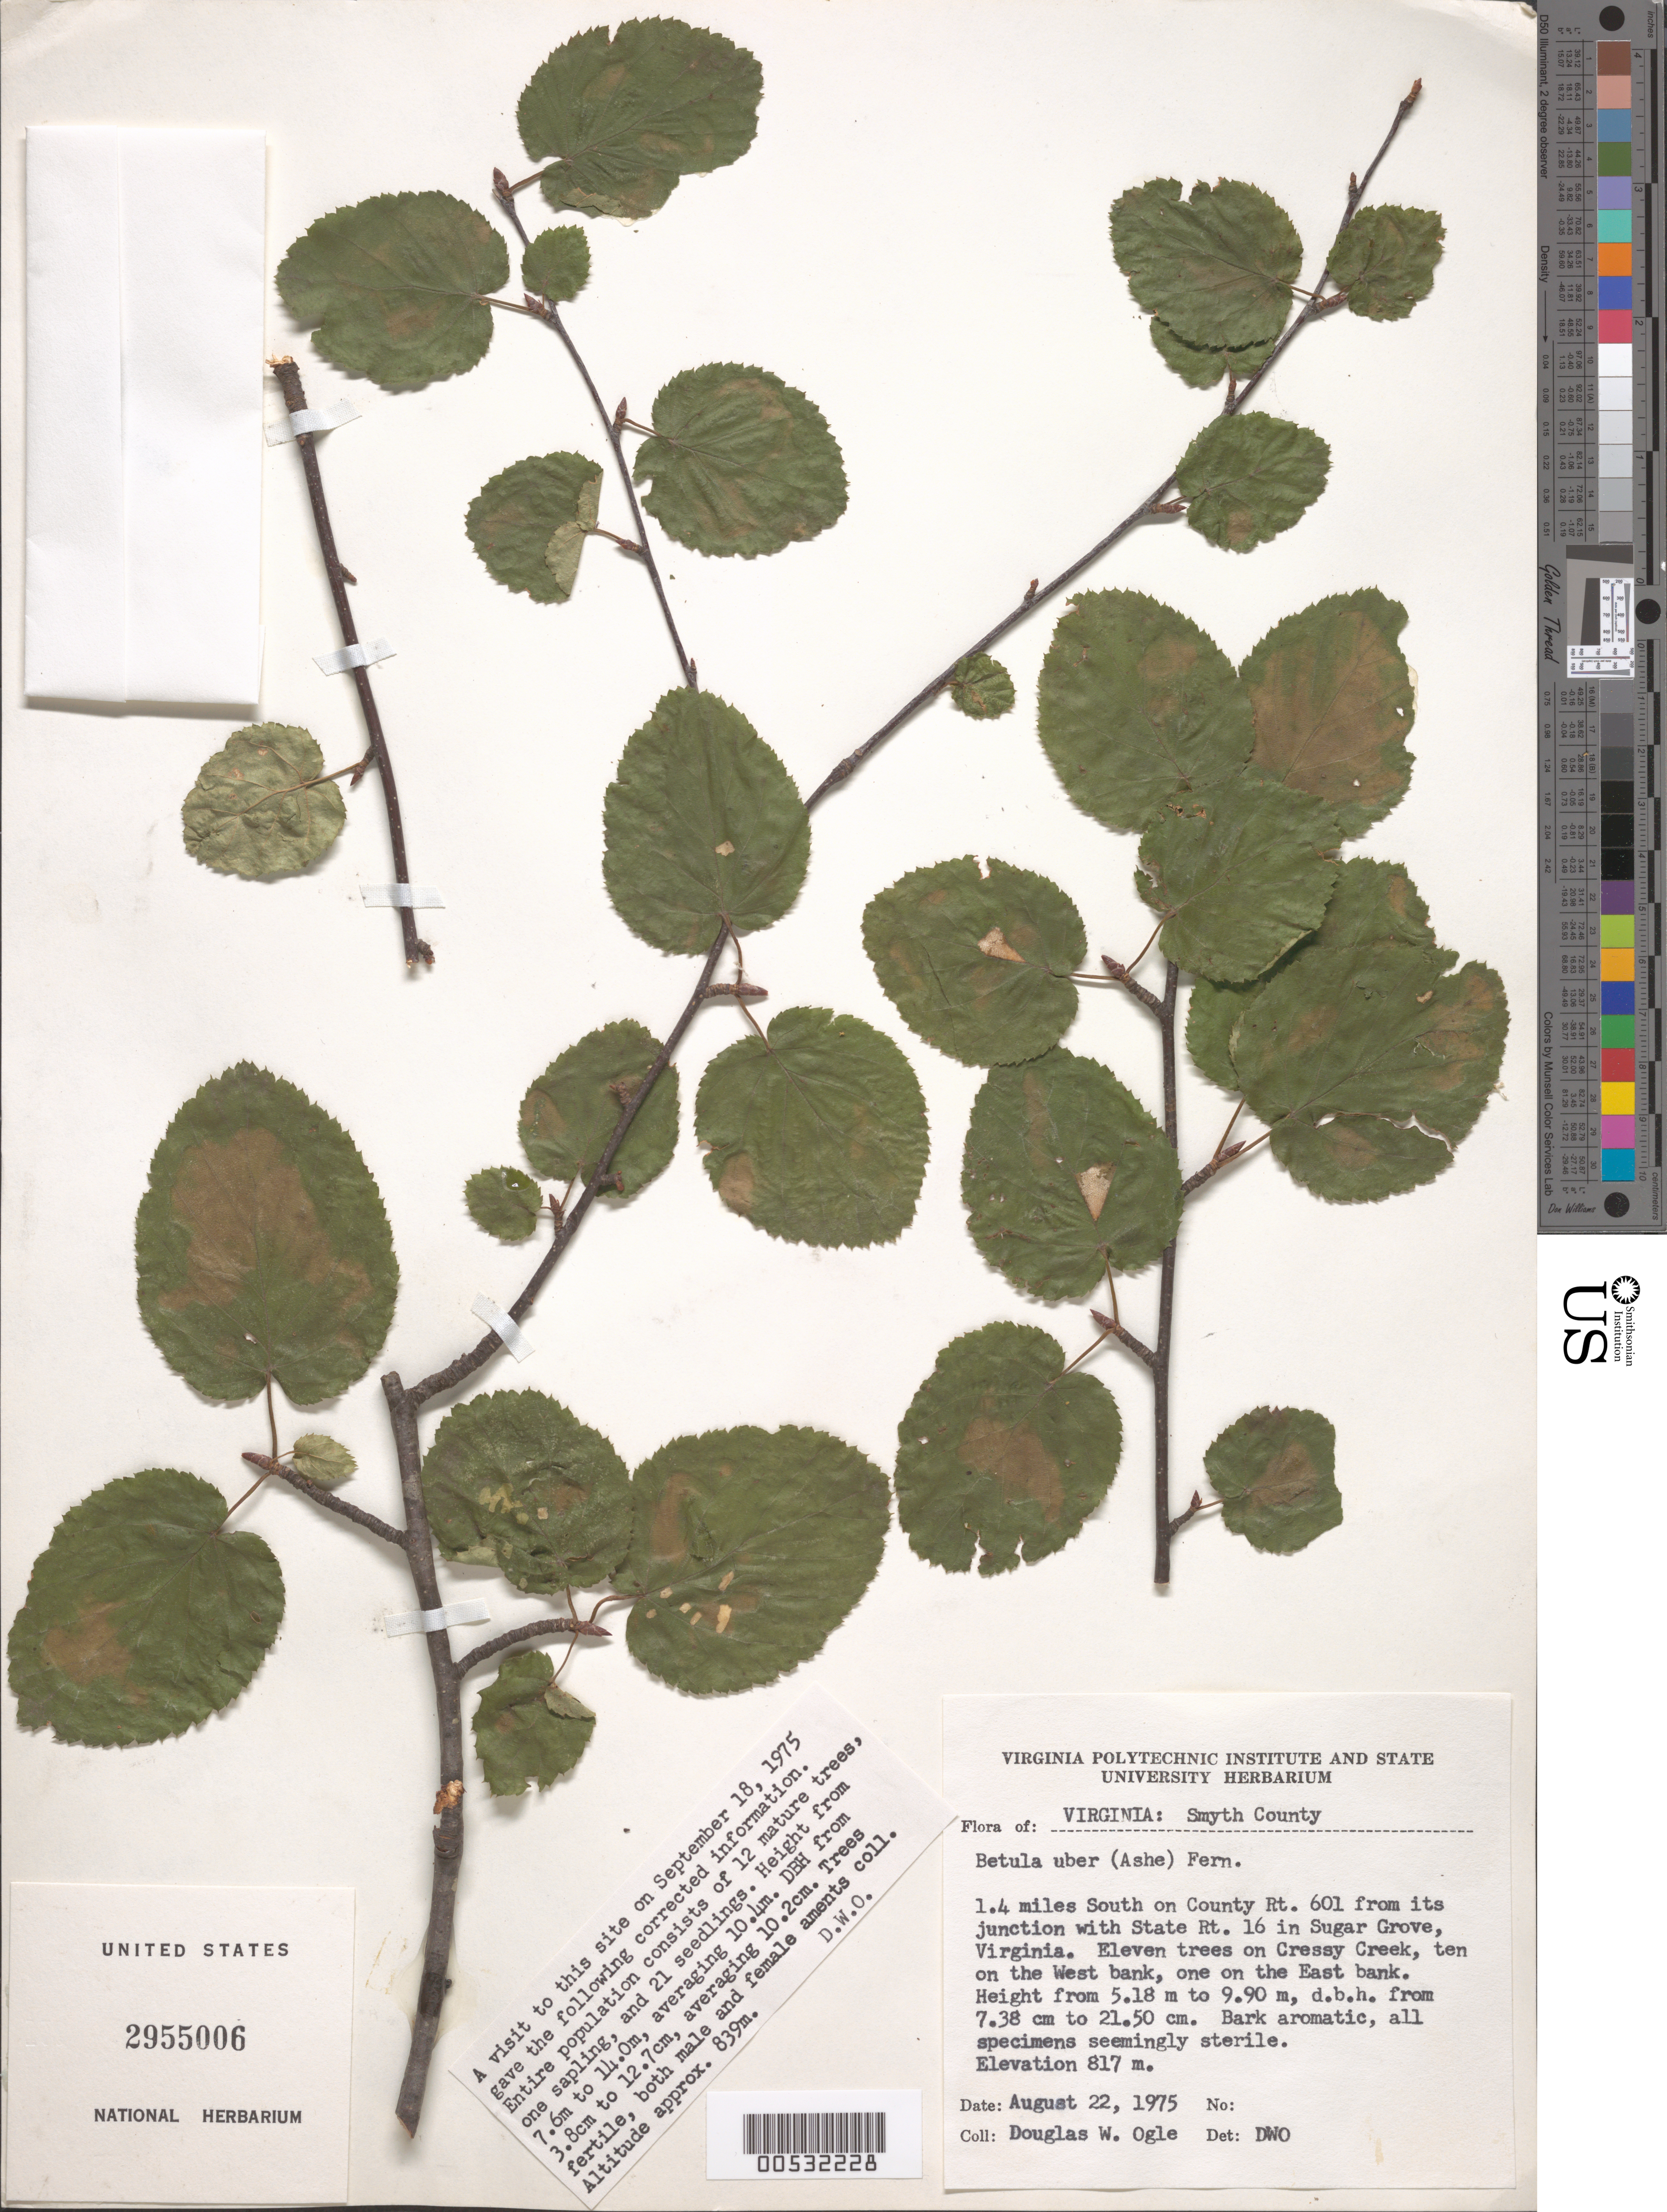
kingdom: Plantae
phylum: Tracheophyta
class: Magnoliopsida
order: Fagales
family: Betulaceae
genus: Betula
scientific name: Betula uber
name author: (Ashe) Fernald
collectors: D. Ogle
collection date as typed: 22 Aug 1975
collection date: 1975-08-22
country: United States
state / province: Virginia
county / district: Smyth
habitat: Banks of creek.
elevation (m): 817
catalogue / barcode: US 2955006